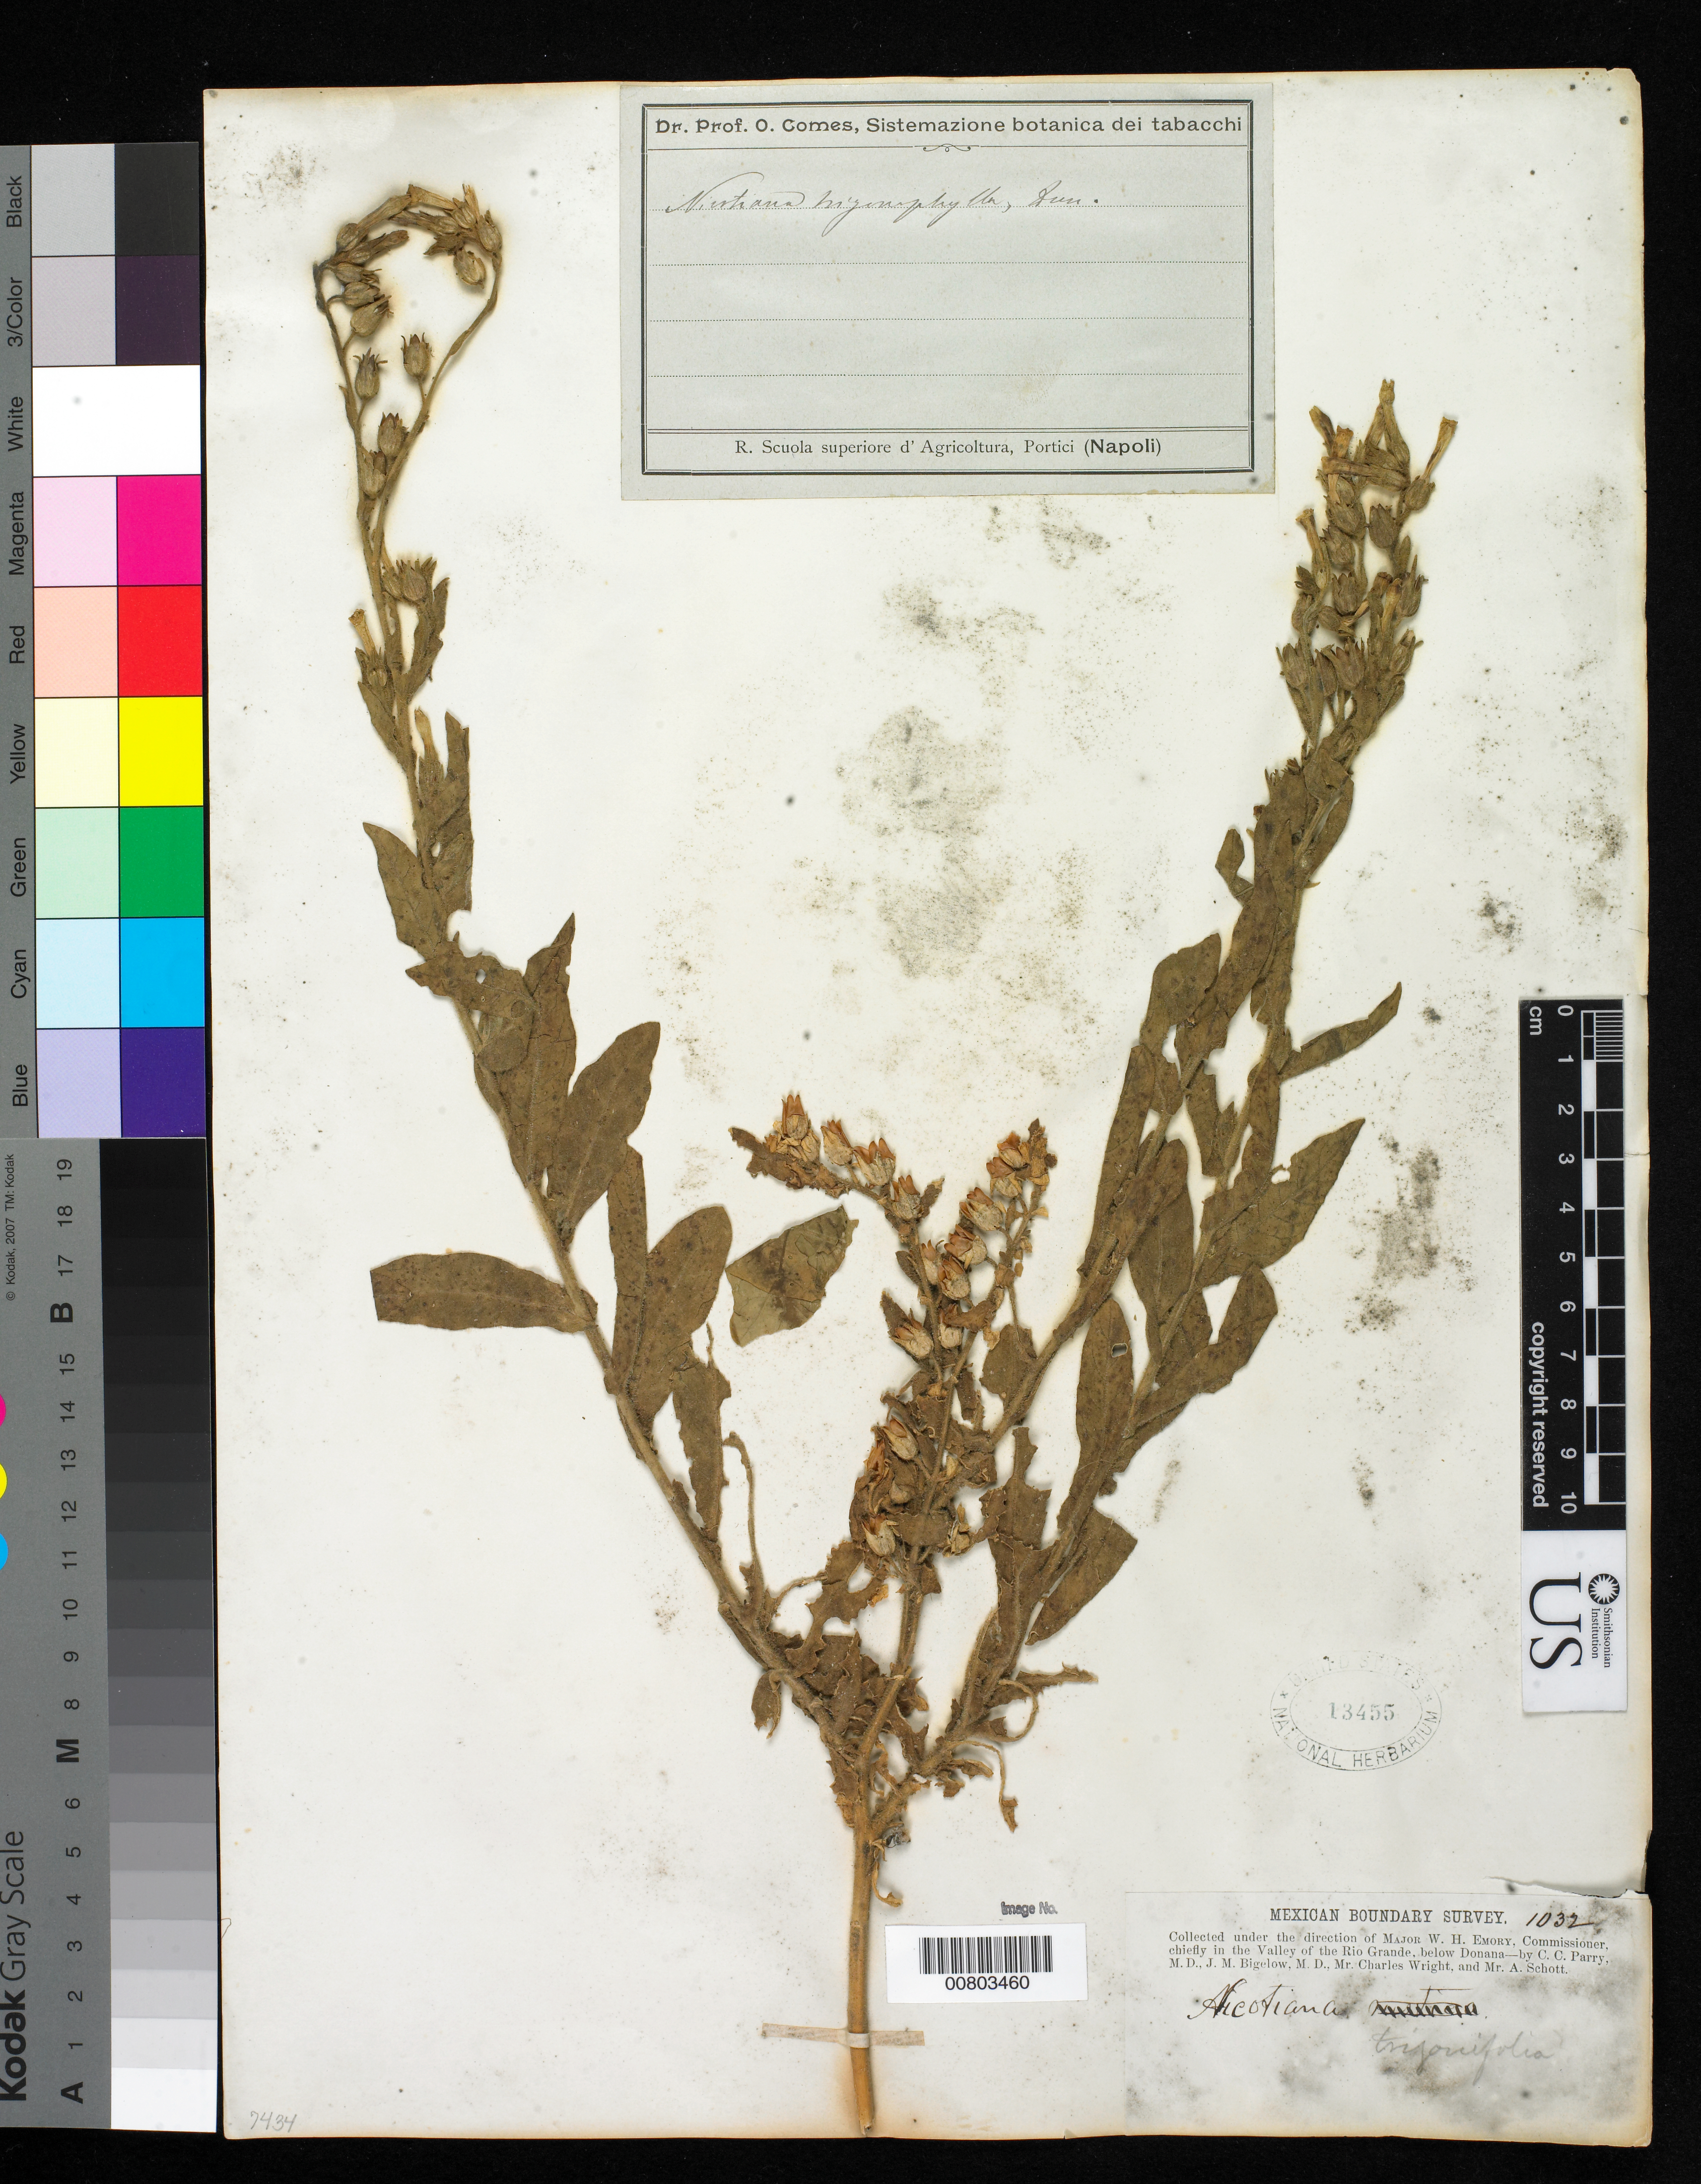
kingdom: Plantae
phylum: Tracheophyta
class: Magnoliopsida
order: Solanales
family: Solanaceae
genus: Nicotiana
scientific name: Nicotiana trigonophylla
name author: Dunal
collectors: C. C. Parry, J. M. Bigelow, C. Wright & A. C. V. Schott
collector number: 1032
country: United States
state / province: New Mexico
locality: Valley of the Rio Grande, below Doñana, New Mexico.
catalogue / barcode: US 13455